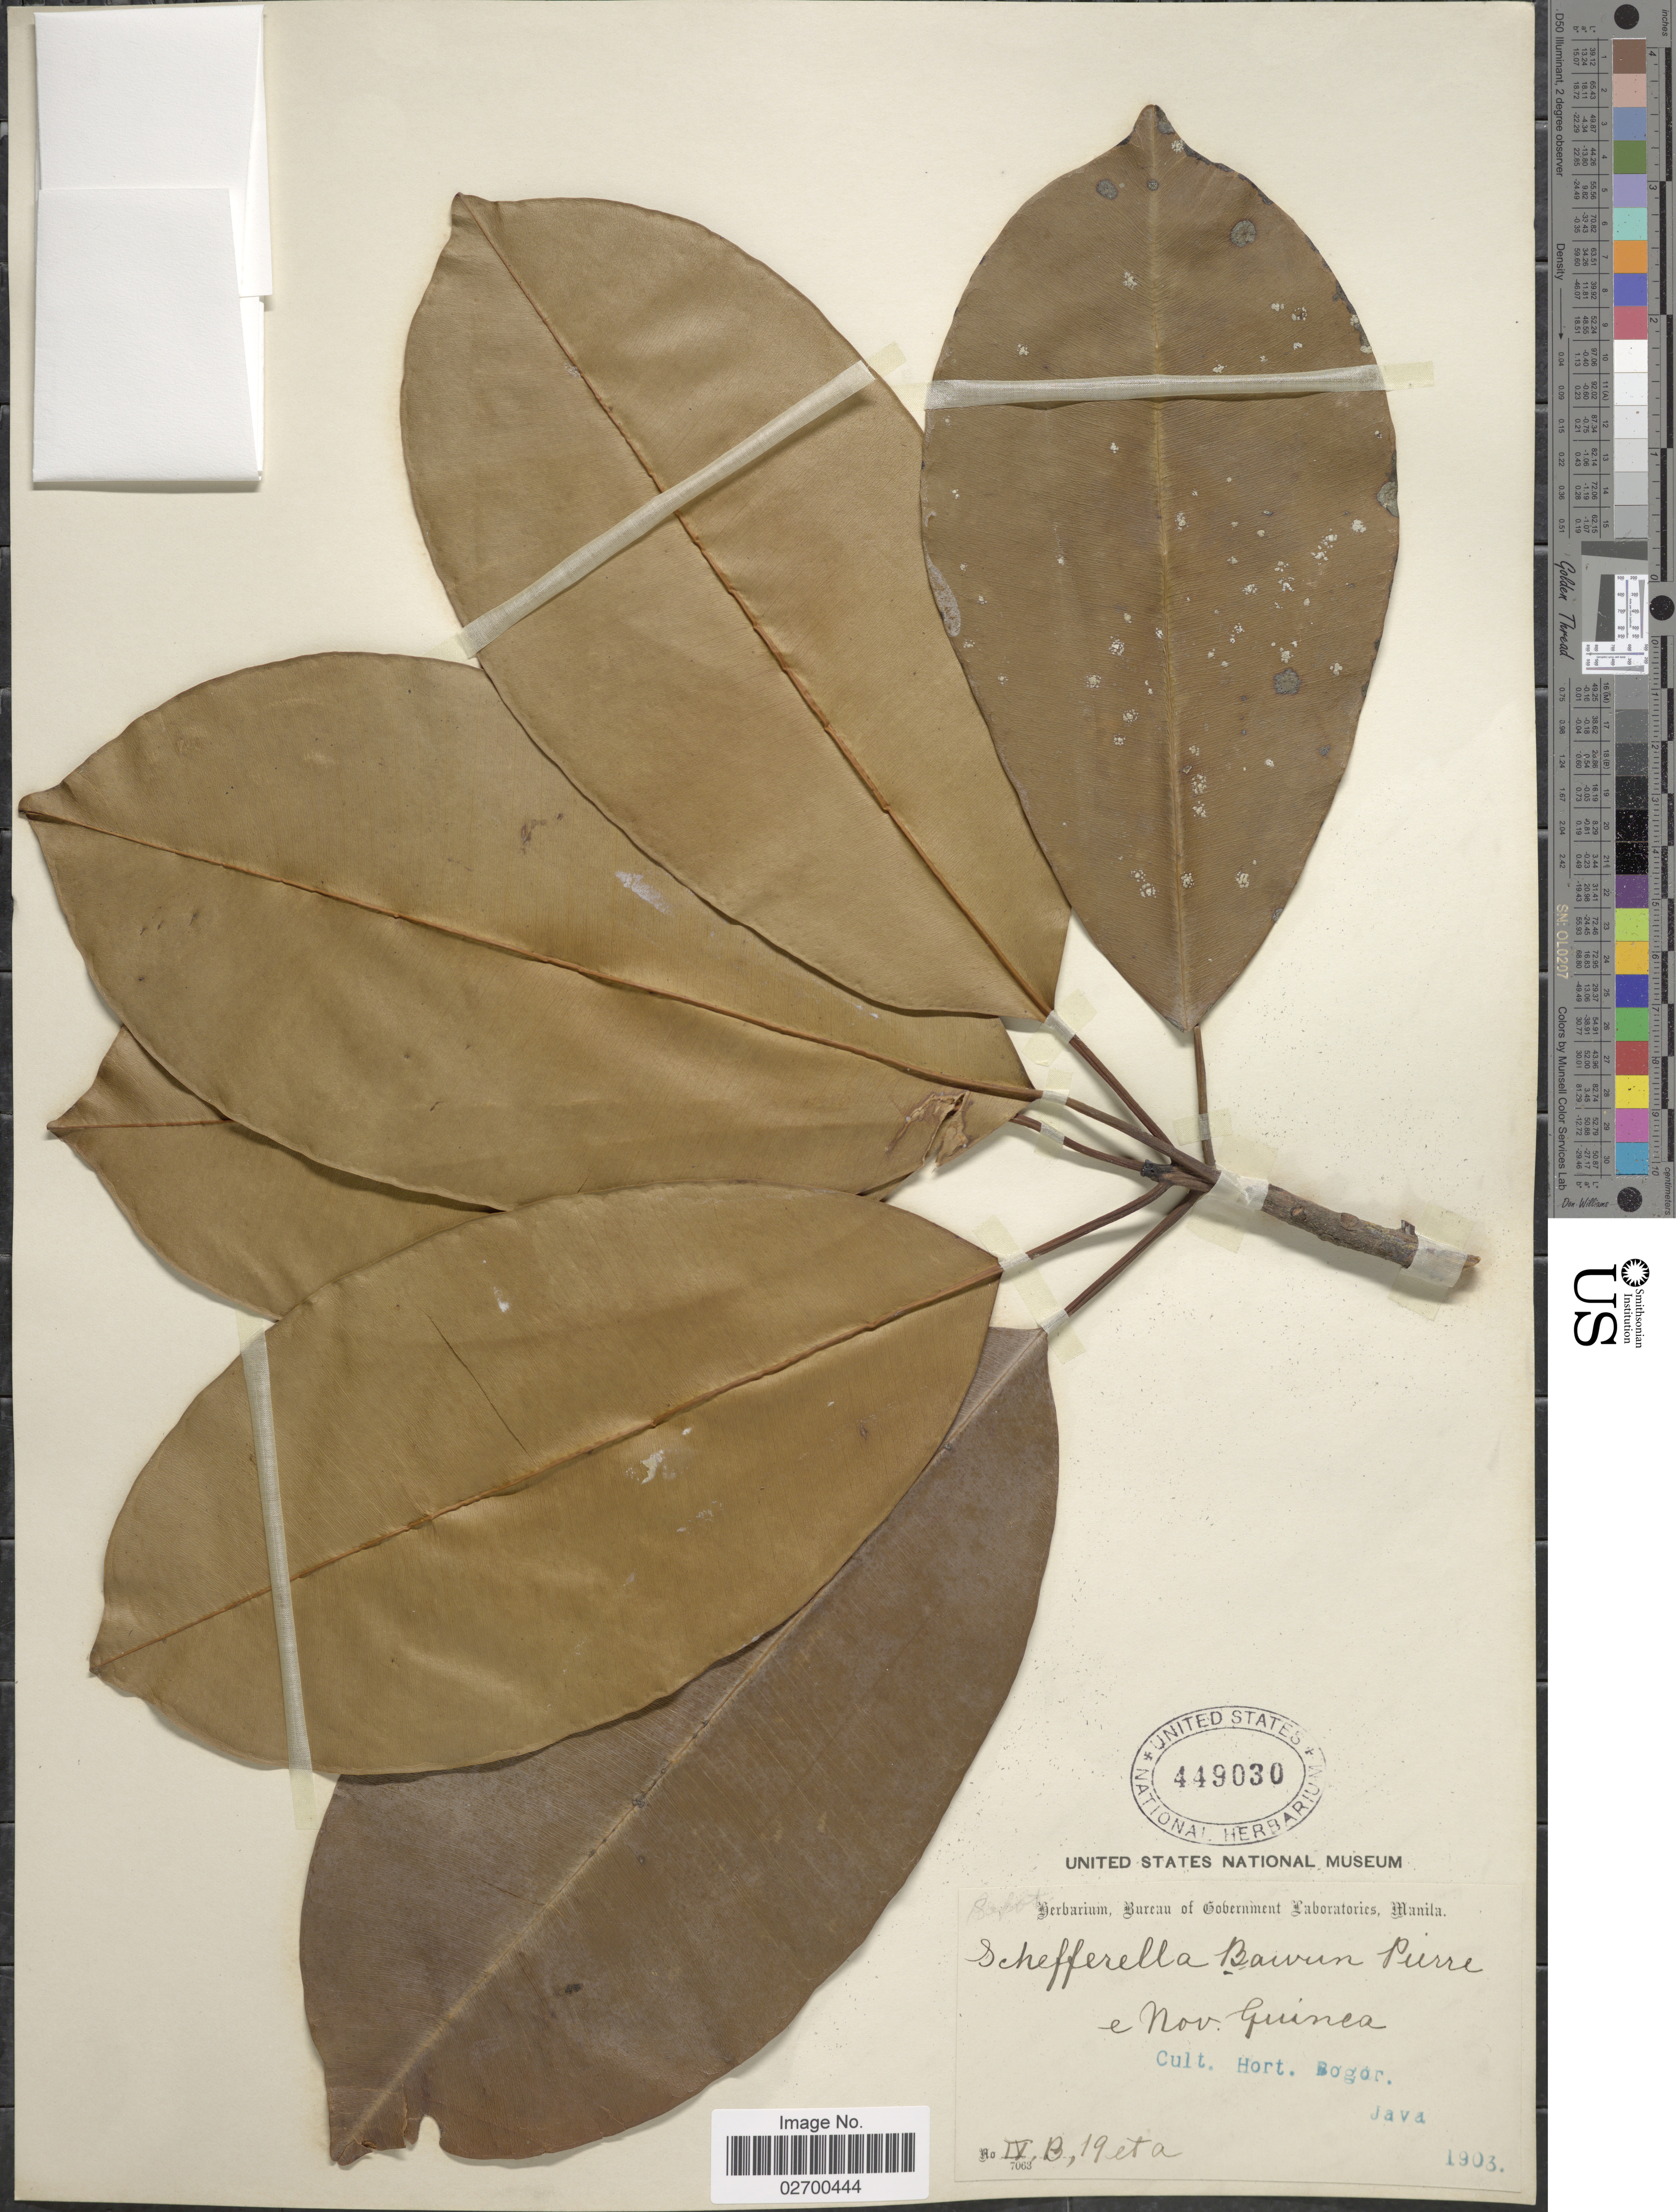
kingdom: Plantae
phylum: Tracheophyta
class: Magnoliopsida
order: Ericales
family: Sapotaceae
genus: Schefferella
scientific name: Schefferella bawun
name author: (Scheff.) Pierre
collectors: Ex herb. Bureau of Government Laboratories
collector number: IV, B, 19 et a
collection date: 1903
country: Indonesia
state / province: Java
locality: E Nov. Guinea. Cult. Hort. Bogor, Java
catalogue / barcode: US 449030